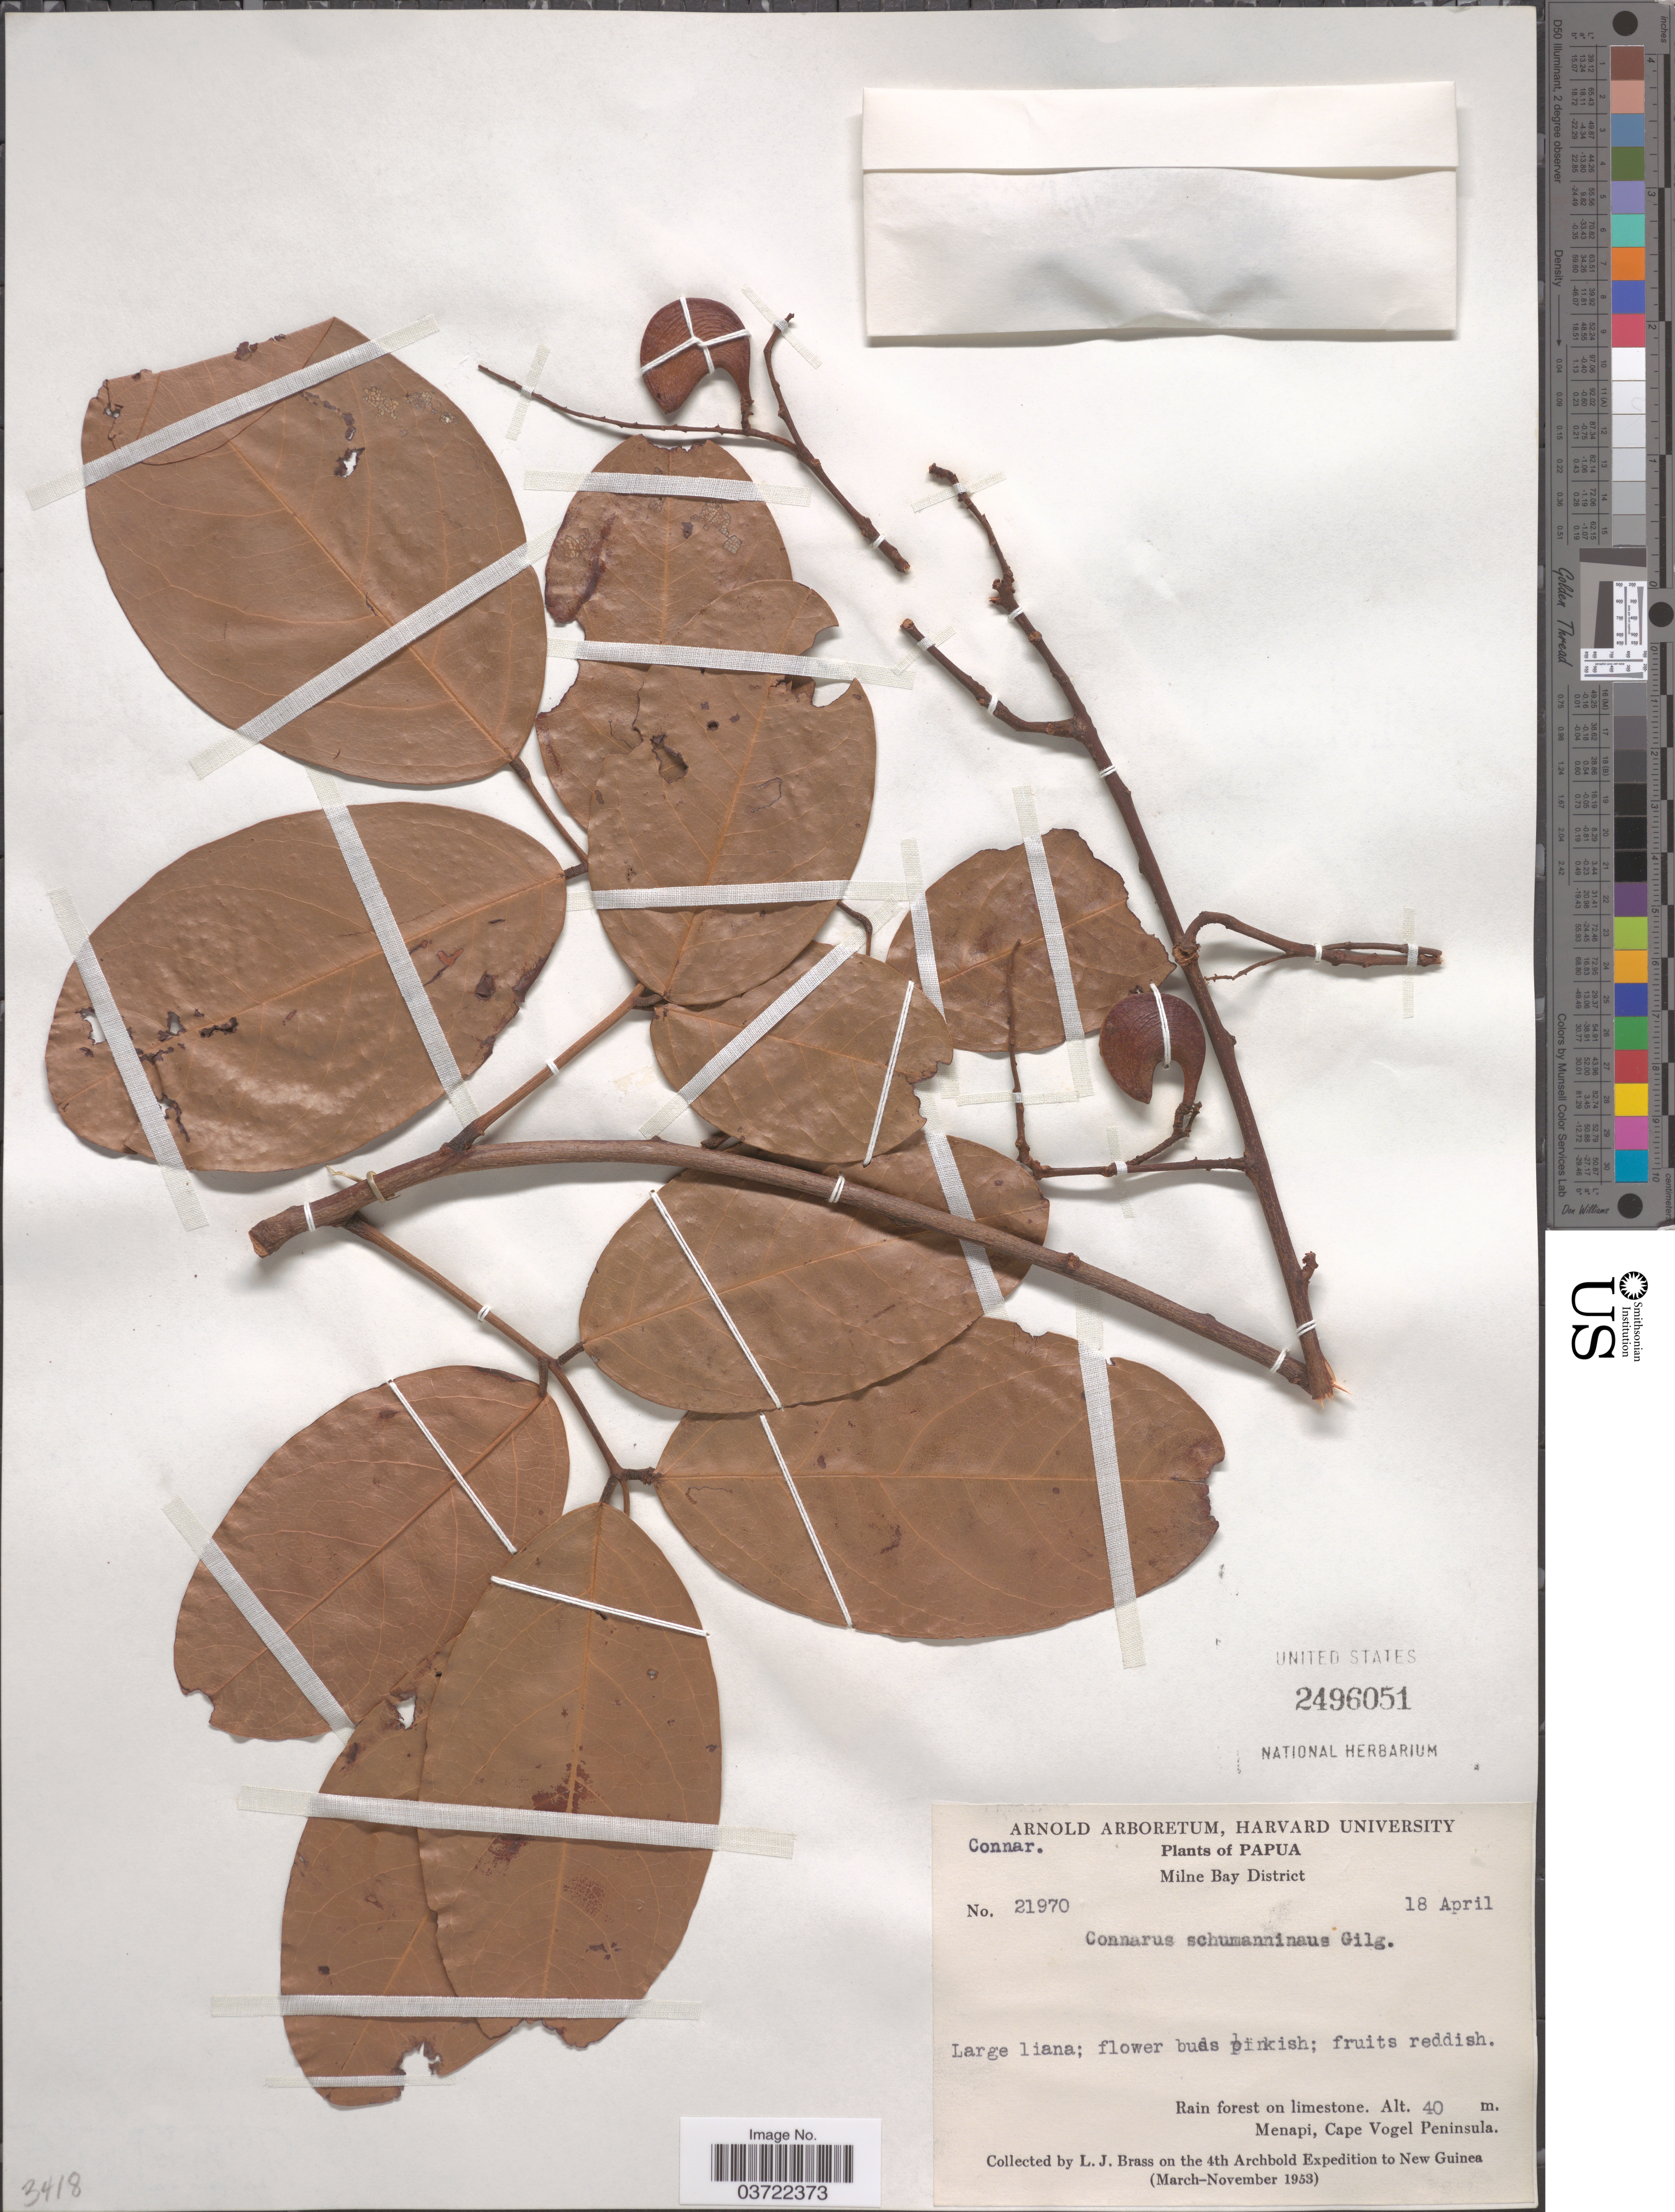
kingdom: Plantae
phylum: Tracheophyta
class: Magnoliopsida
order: Oxalidales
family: Connaraceae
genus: Connarus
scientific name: Connarus schumannianus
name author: Gilg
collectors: L. J. Brass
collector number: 21970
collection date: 1953-04-18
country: Papua New Guinea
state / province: Milne Bay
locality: Milne Bay District. Menapi, Cape Vogel Peninsula. New Guinea.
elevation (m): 40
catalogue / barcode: US 2496051